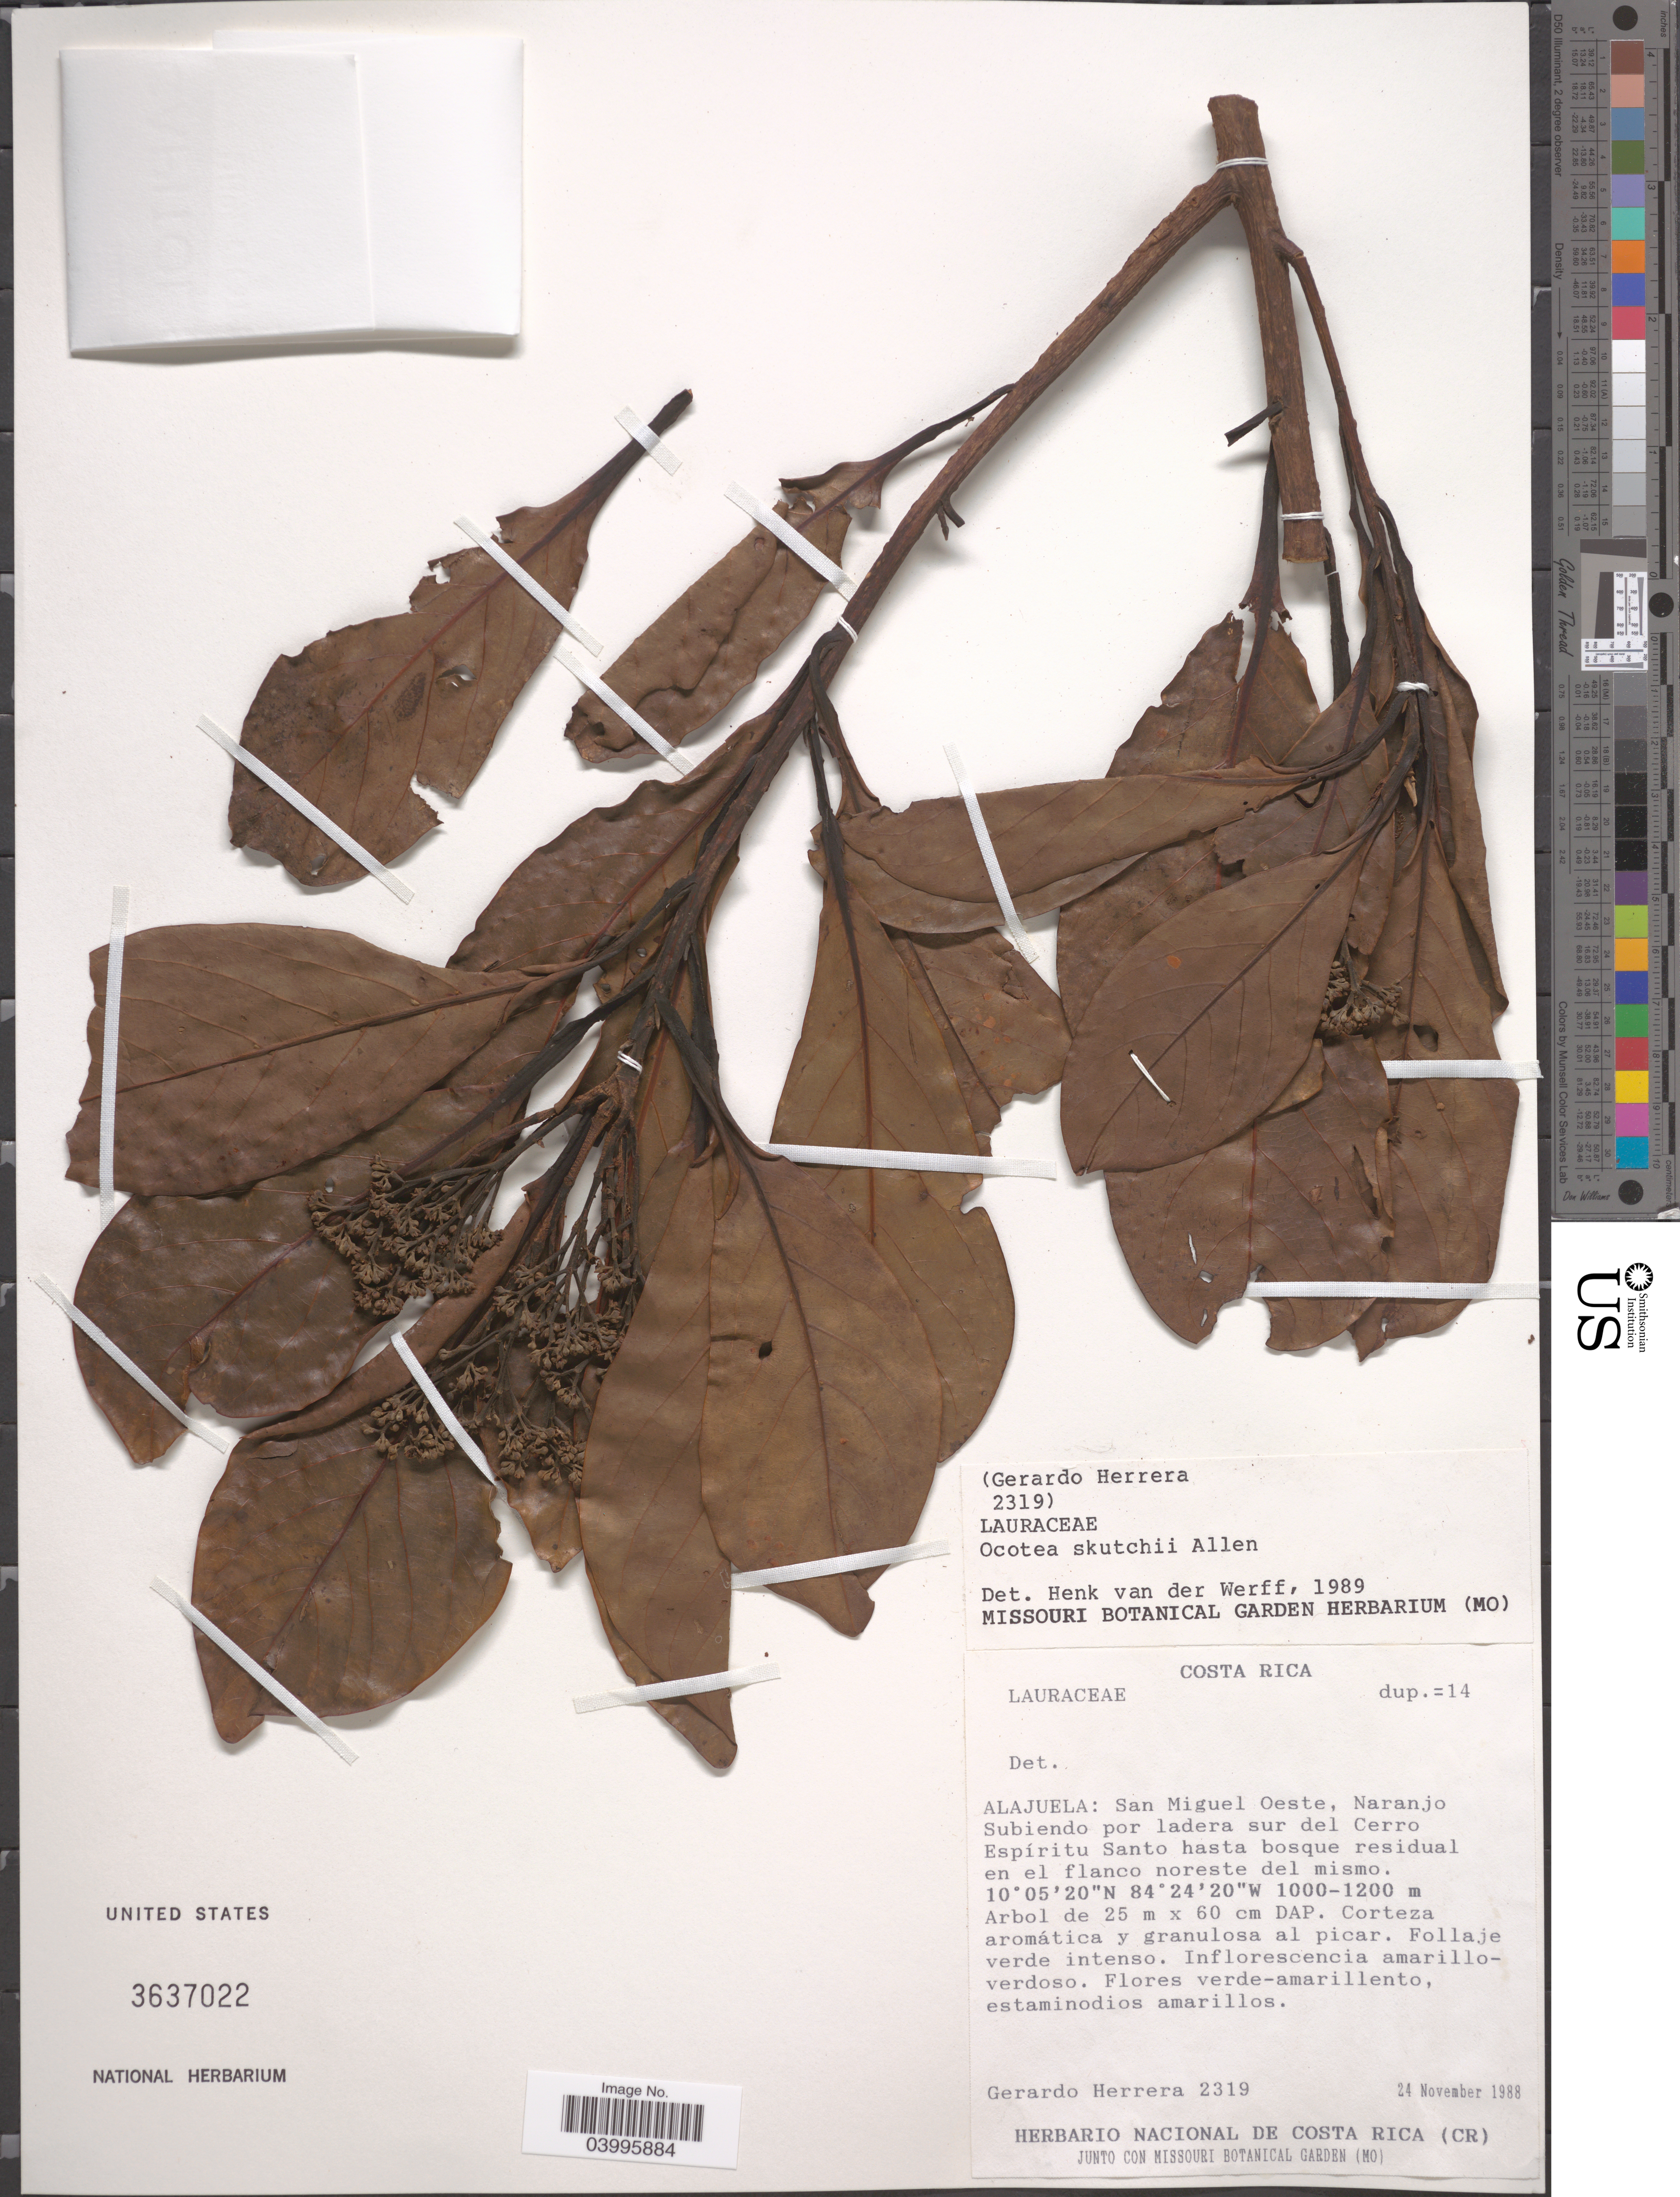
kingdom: Plantae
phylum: Tracheophyta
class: Magnoliopsida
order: Laurales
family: Lauraceae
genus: Ocotea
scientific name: Ocotea skutchii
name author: C.K. Allen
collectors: G. Herrera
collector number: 2319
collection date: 1988-11-24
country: Costa Rica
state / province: Alajuela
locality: San Miguel Oeste, Naranjo Subiendo por ladera sur del Cerro Espíritu Santo hasta bosque residual en el flanco noreste del mismo.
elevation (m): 1000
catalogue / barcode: US 3637022